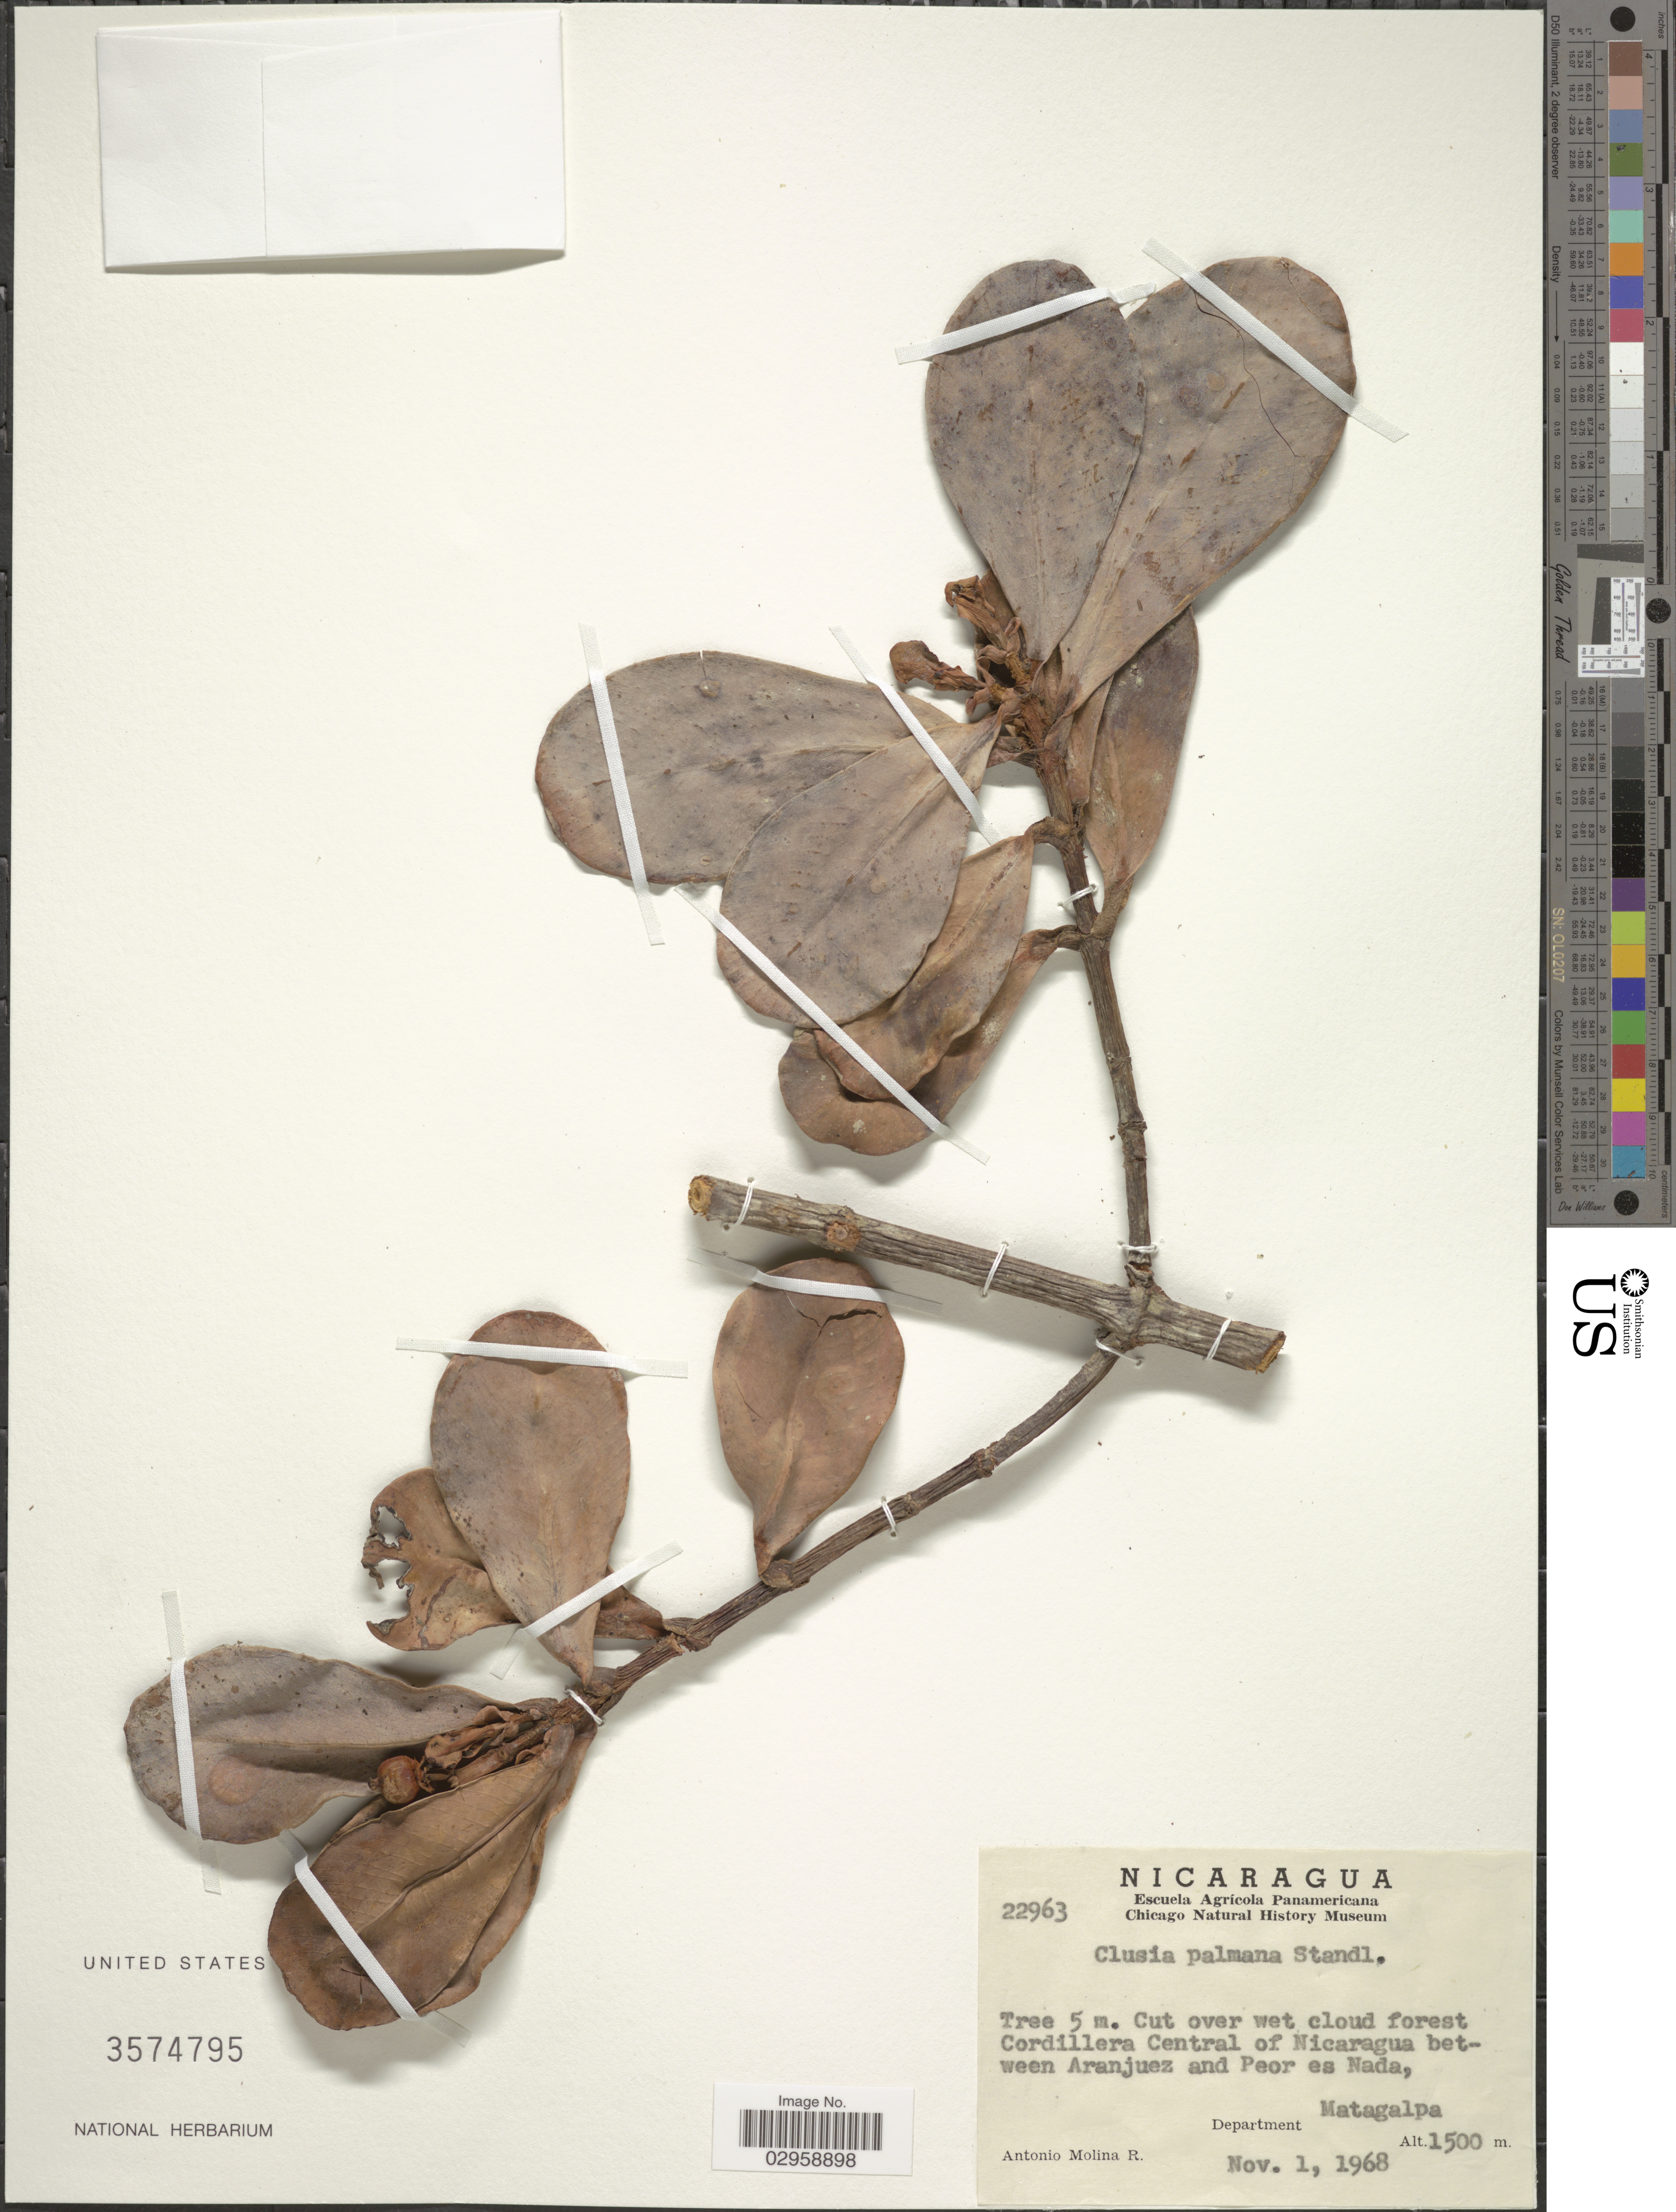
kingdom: Plantae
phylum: Tracheophyta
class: Magnoliopsida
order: Malpighiales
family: Clusiaceae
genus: Clusia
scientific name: Clusia palmana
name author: Standl.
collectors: A. Molina R.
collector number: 22963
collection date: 1968-11-01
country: Nicaragua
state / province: Matagalpa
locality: Cut over wet cloud forest Cordillera Central of Nicaragua between Aranjuez and Peor es Nada, Department Matagalpa.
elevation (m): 1500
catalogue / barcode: US 3574795